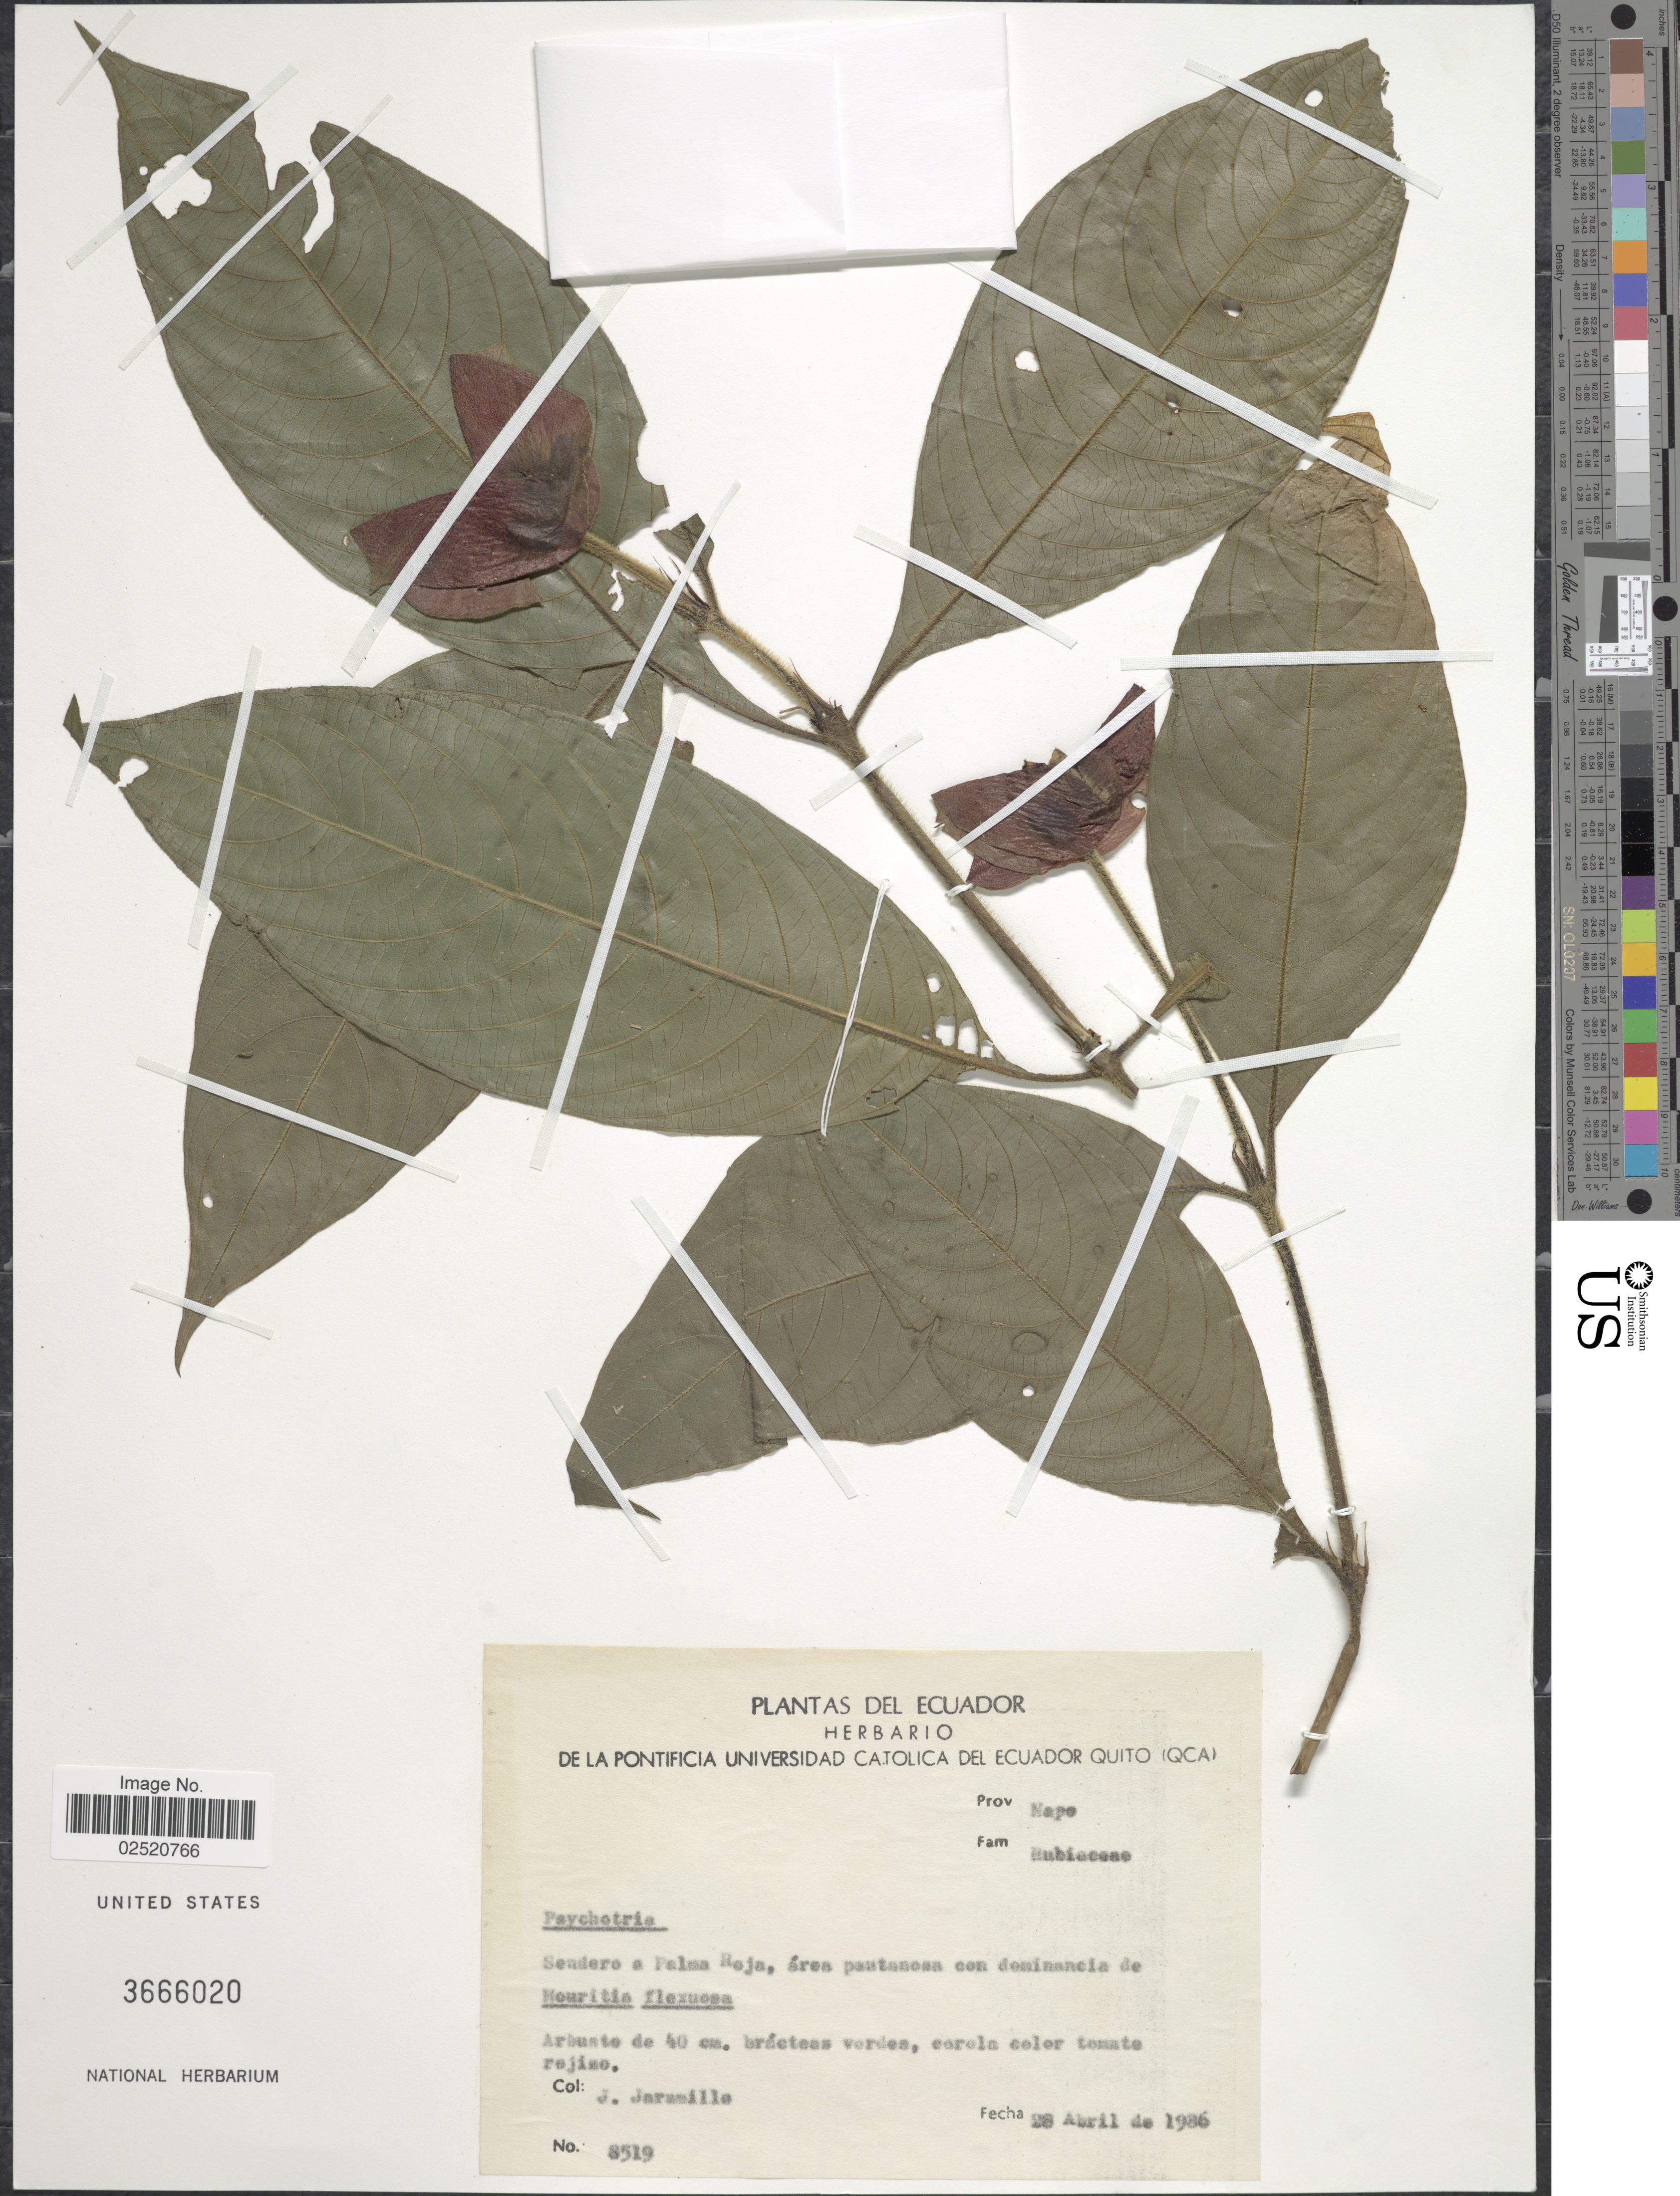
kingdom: Plantae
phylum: Tracheophyta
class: Magnoliopsida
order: Gentianales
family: Rubiaceae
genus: Psychotria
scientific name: Psychotria sp.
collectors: J. Jaramillo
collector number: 8519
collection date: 1986-04-28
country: Ecuador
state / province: Napo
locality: Sendero a Palma Roja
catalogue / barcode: US 3666020